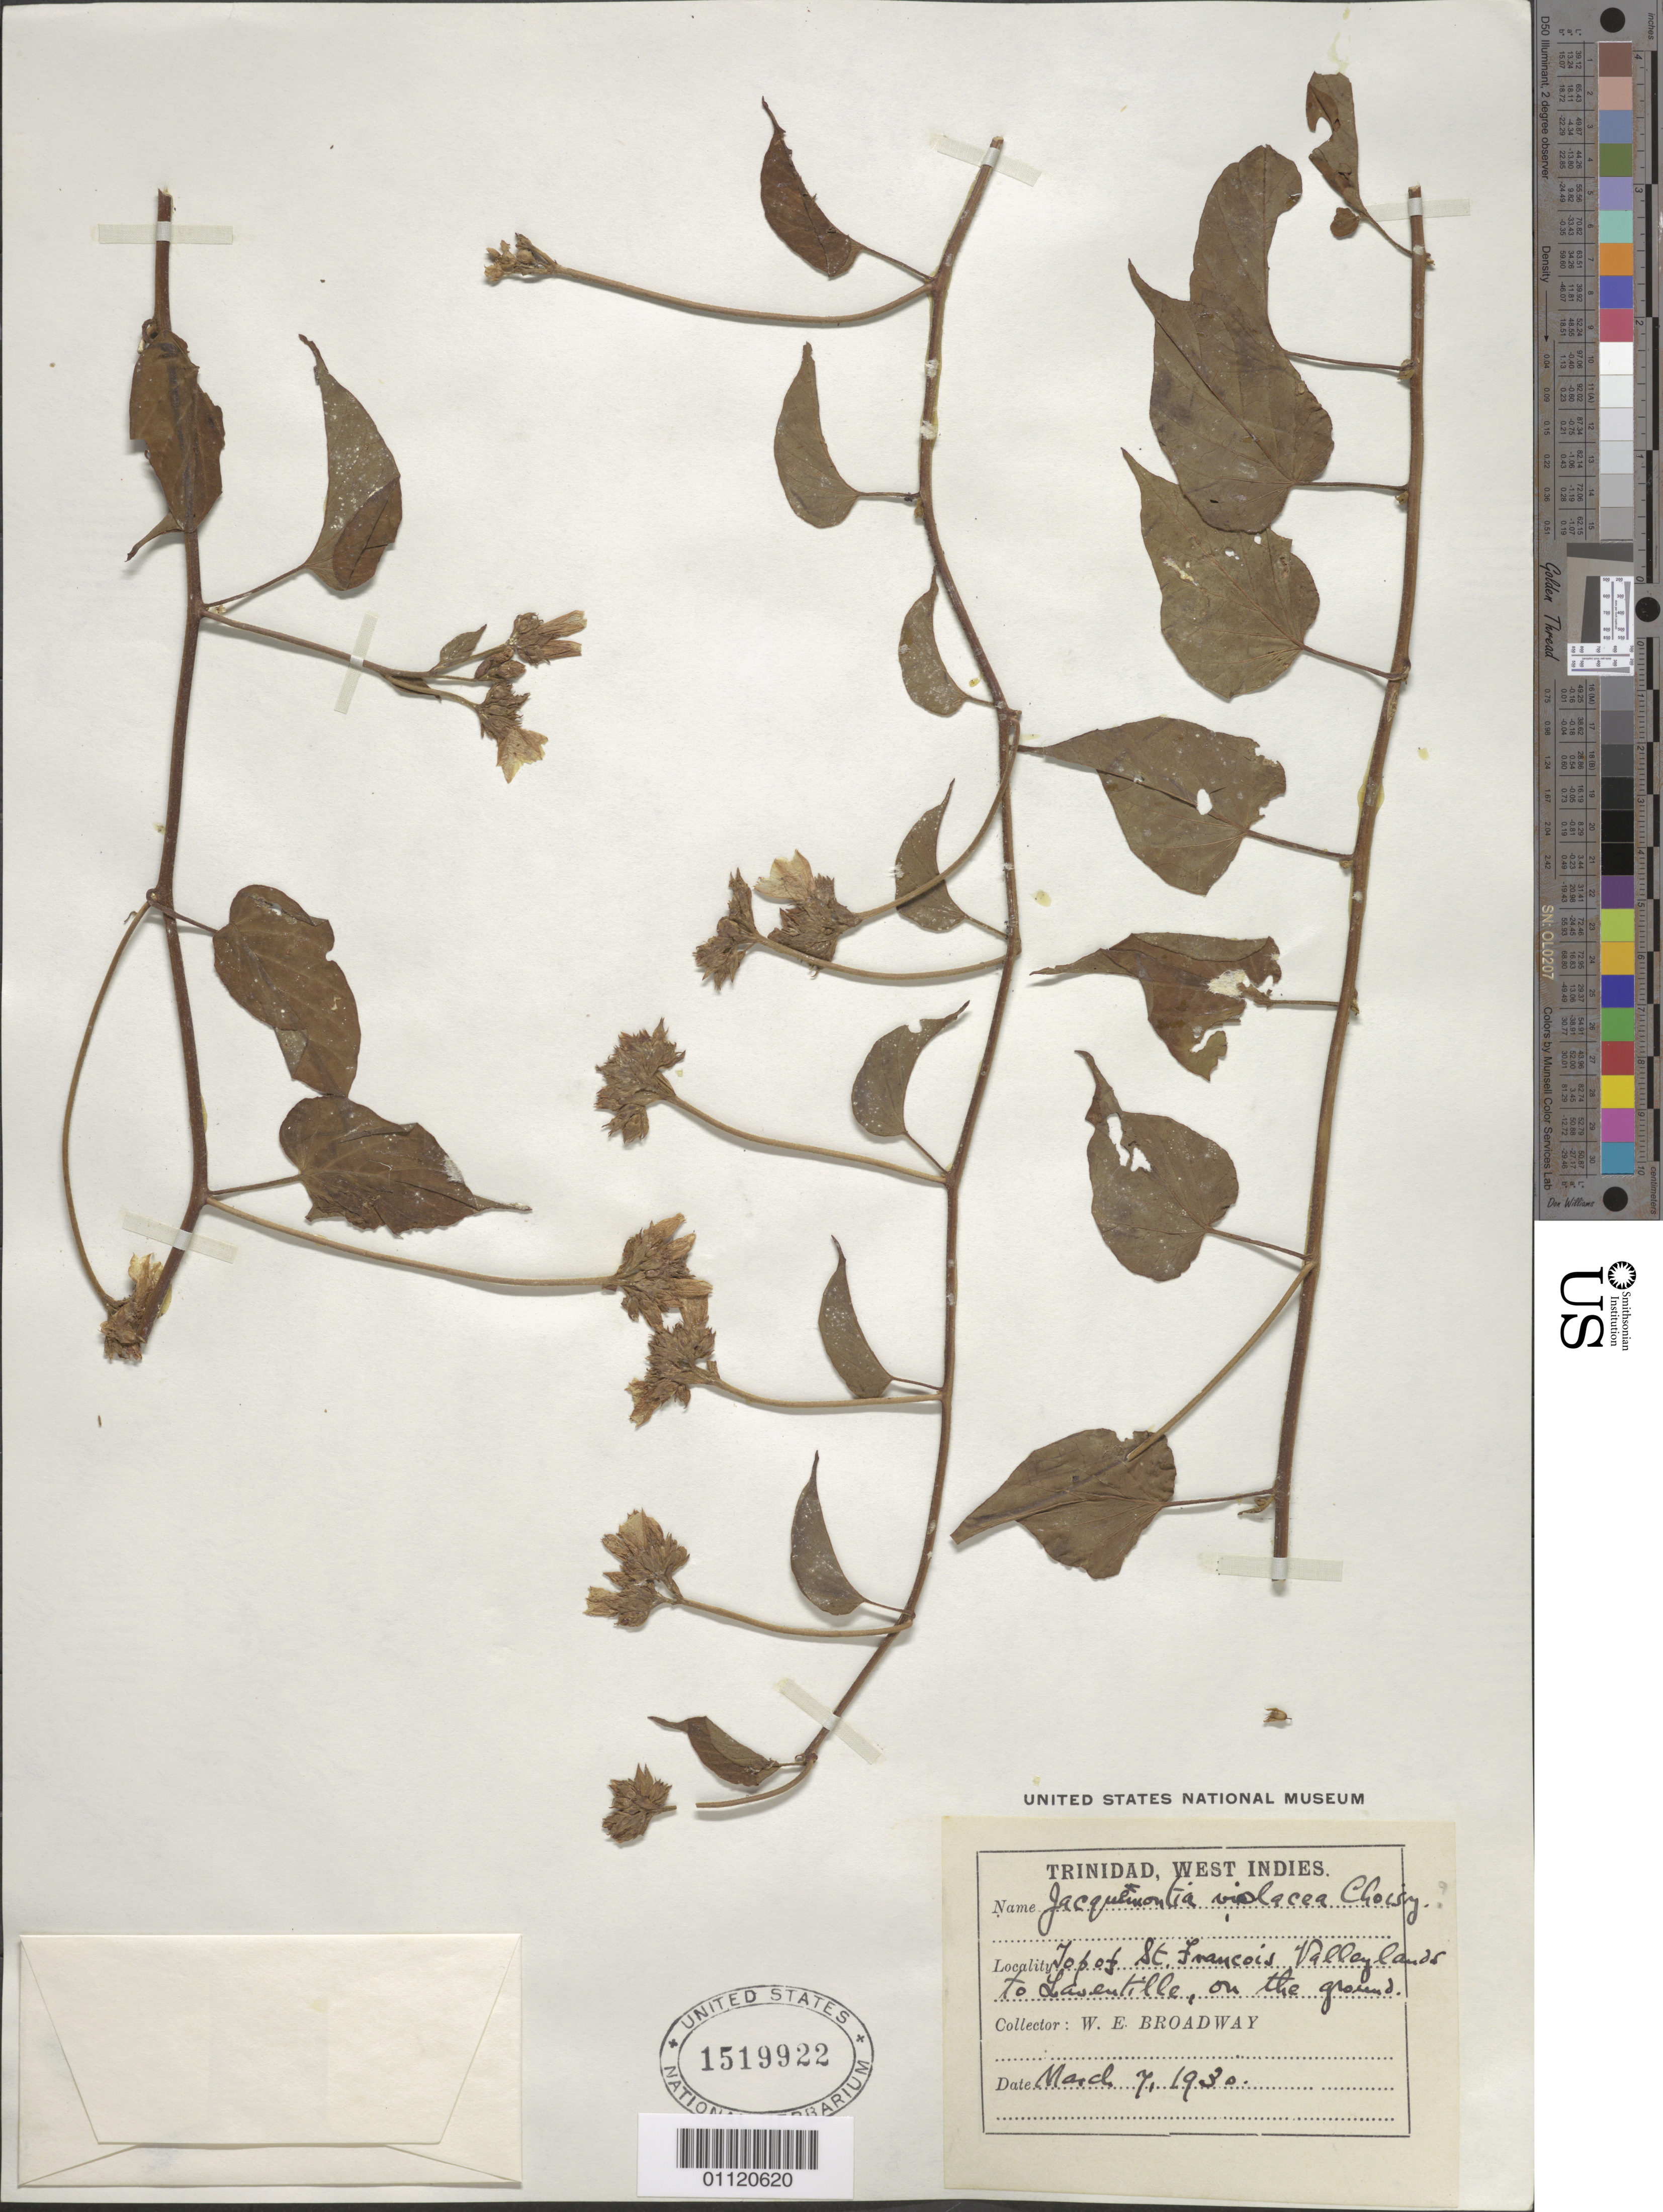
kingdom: Plantae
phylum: Tracheophyta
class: Magnoliopsida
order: Solanales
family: Convolvulaceae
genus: Jacquemontia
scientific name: Jacquemontia violacea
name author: Choisy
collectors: W. E. Broadway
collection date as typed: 07 Mar 1930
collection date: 1930-03-07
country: Trinidad and Tobago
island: Trinidad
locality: Top of St. Francis Valley land of Laventille, on the ground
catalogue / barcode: US 1519922